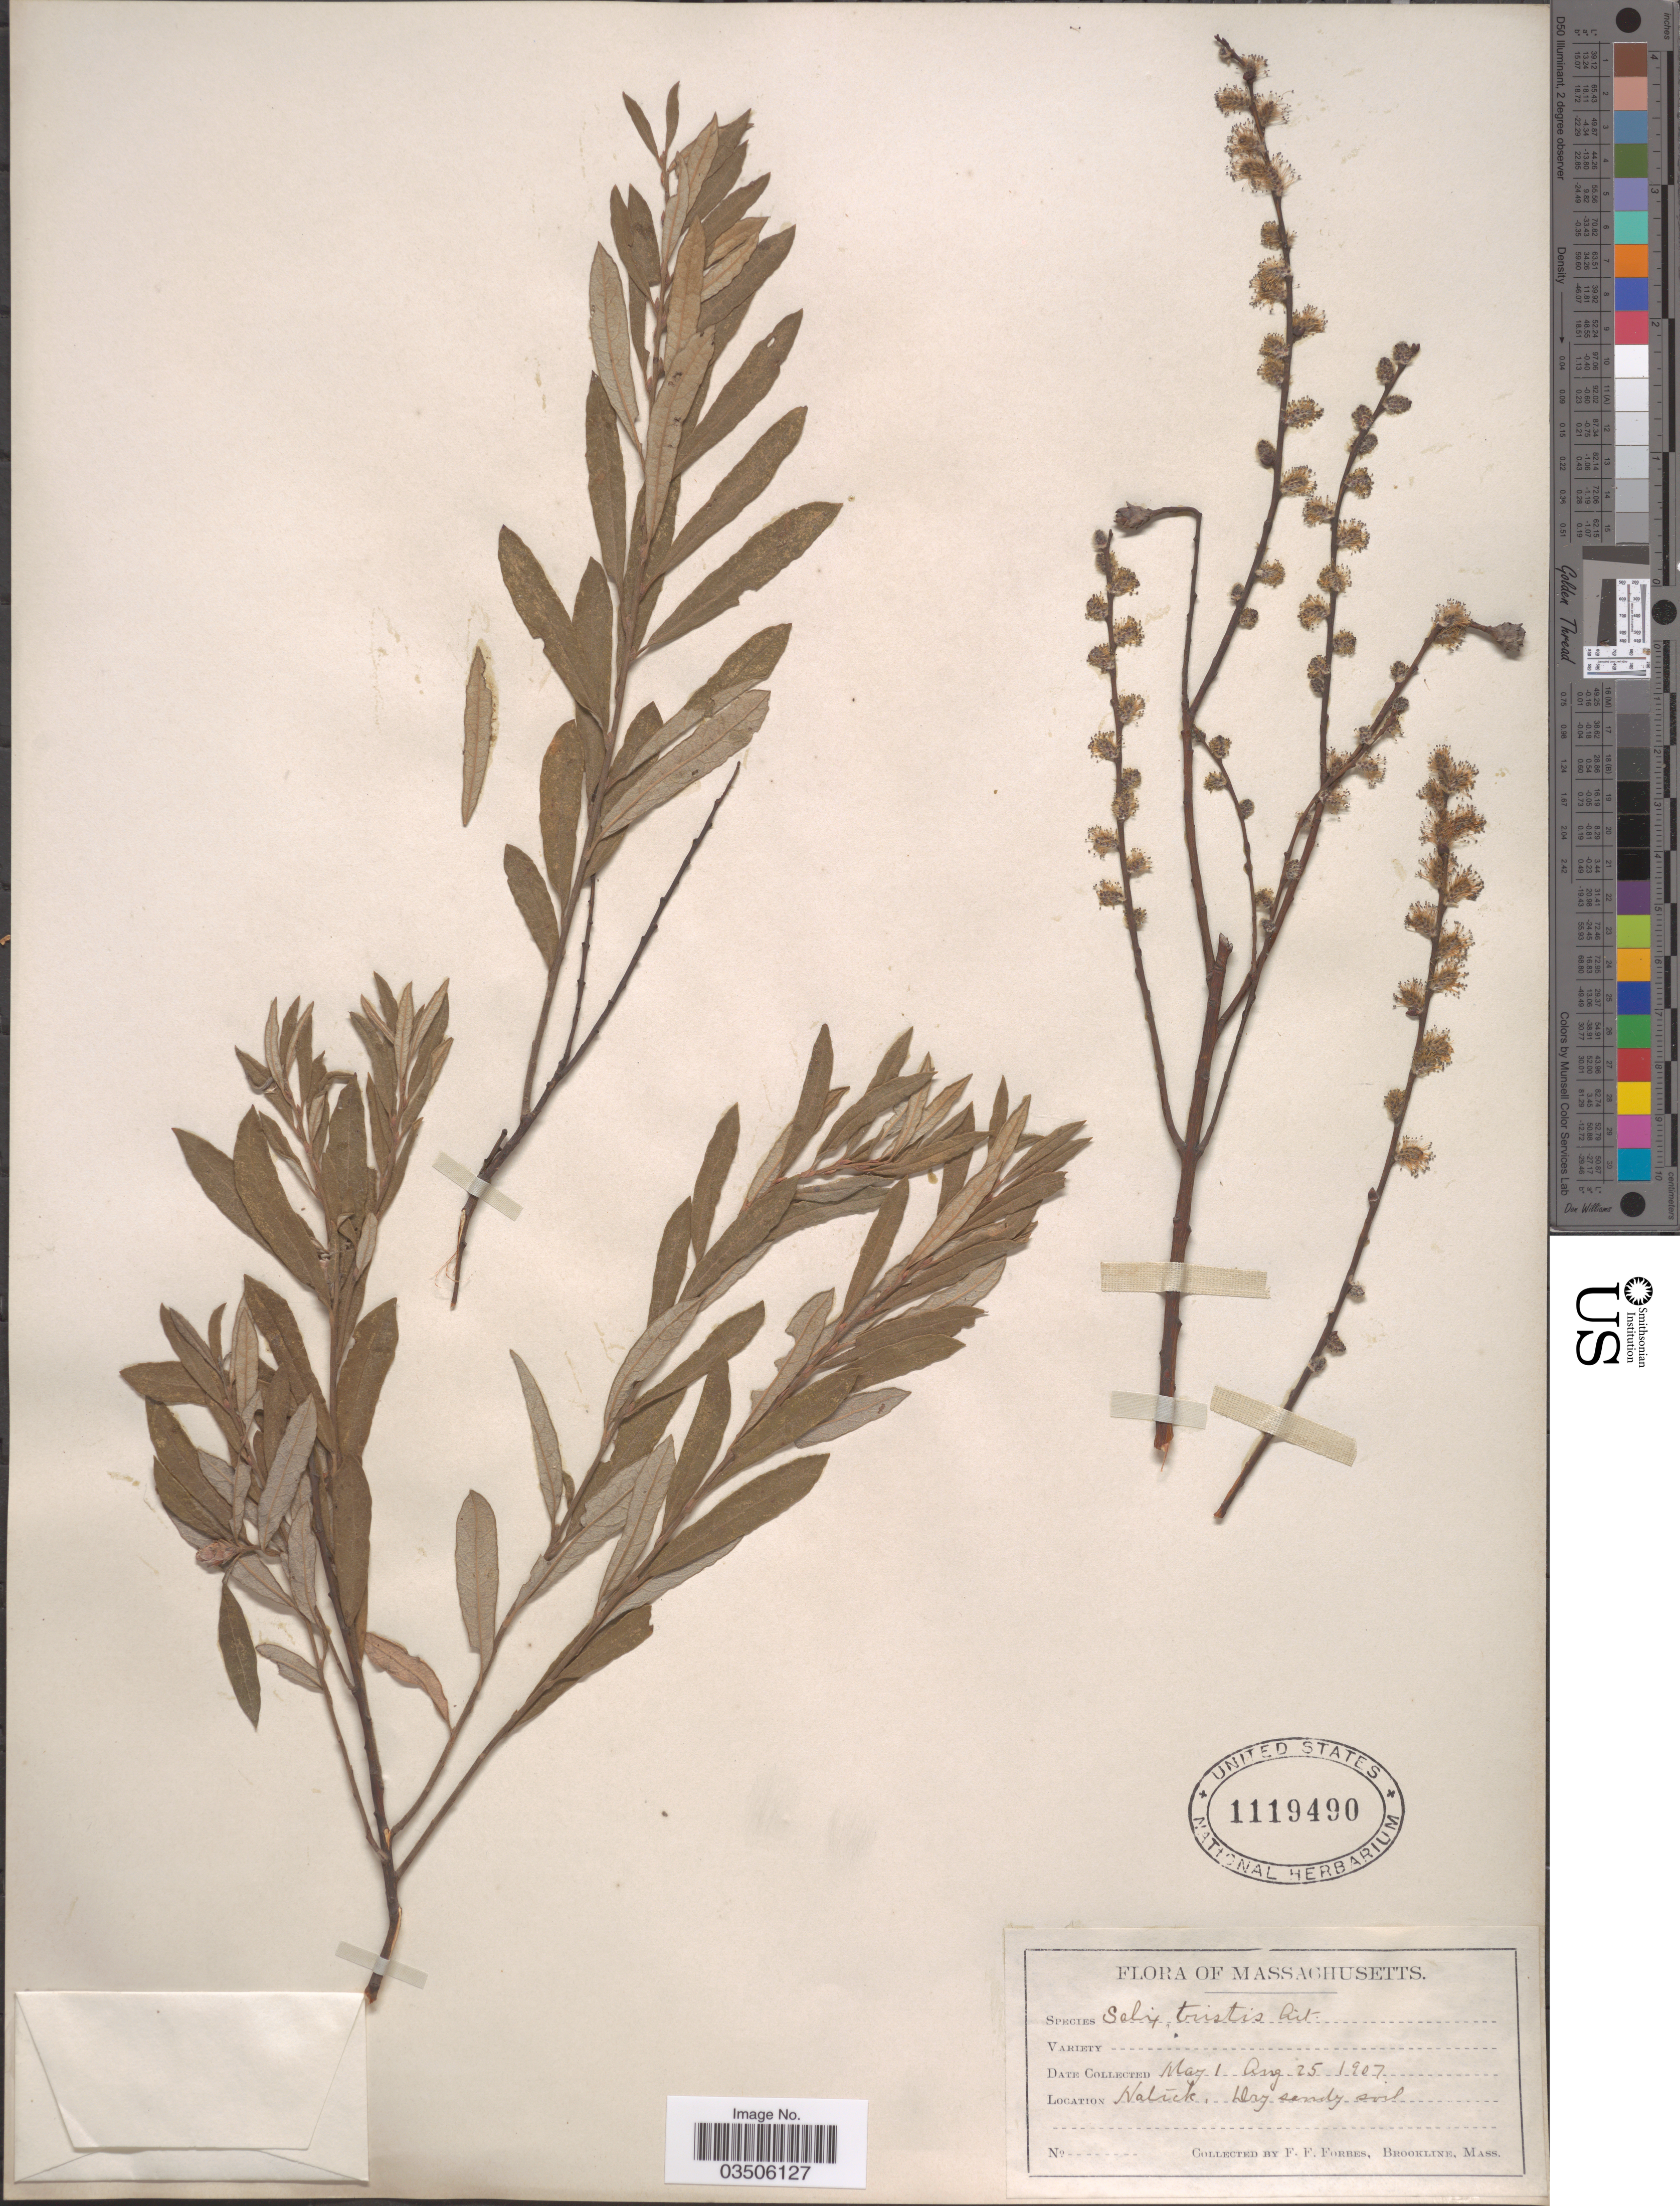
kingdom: Plantae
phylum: Tracheophyta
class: Magnoliopsida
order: Malpighiales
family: Salicaceae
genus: Salix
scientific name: Salix tristis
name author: Aiton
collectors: F. Forbes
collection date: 1907-05-01/1907-08-25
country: United States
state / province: Massachusetts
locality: Natick.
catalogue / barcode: US 1119490